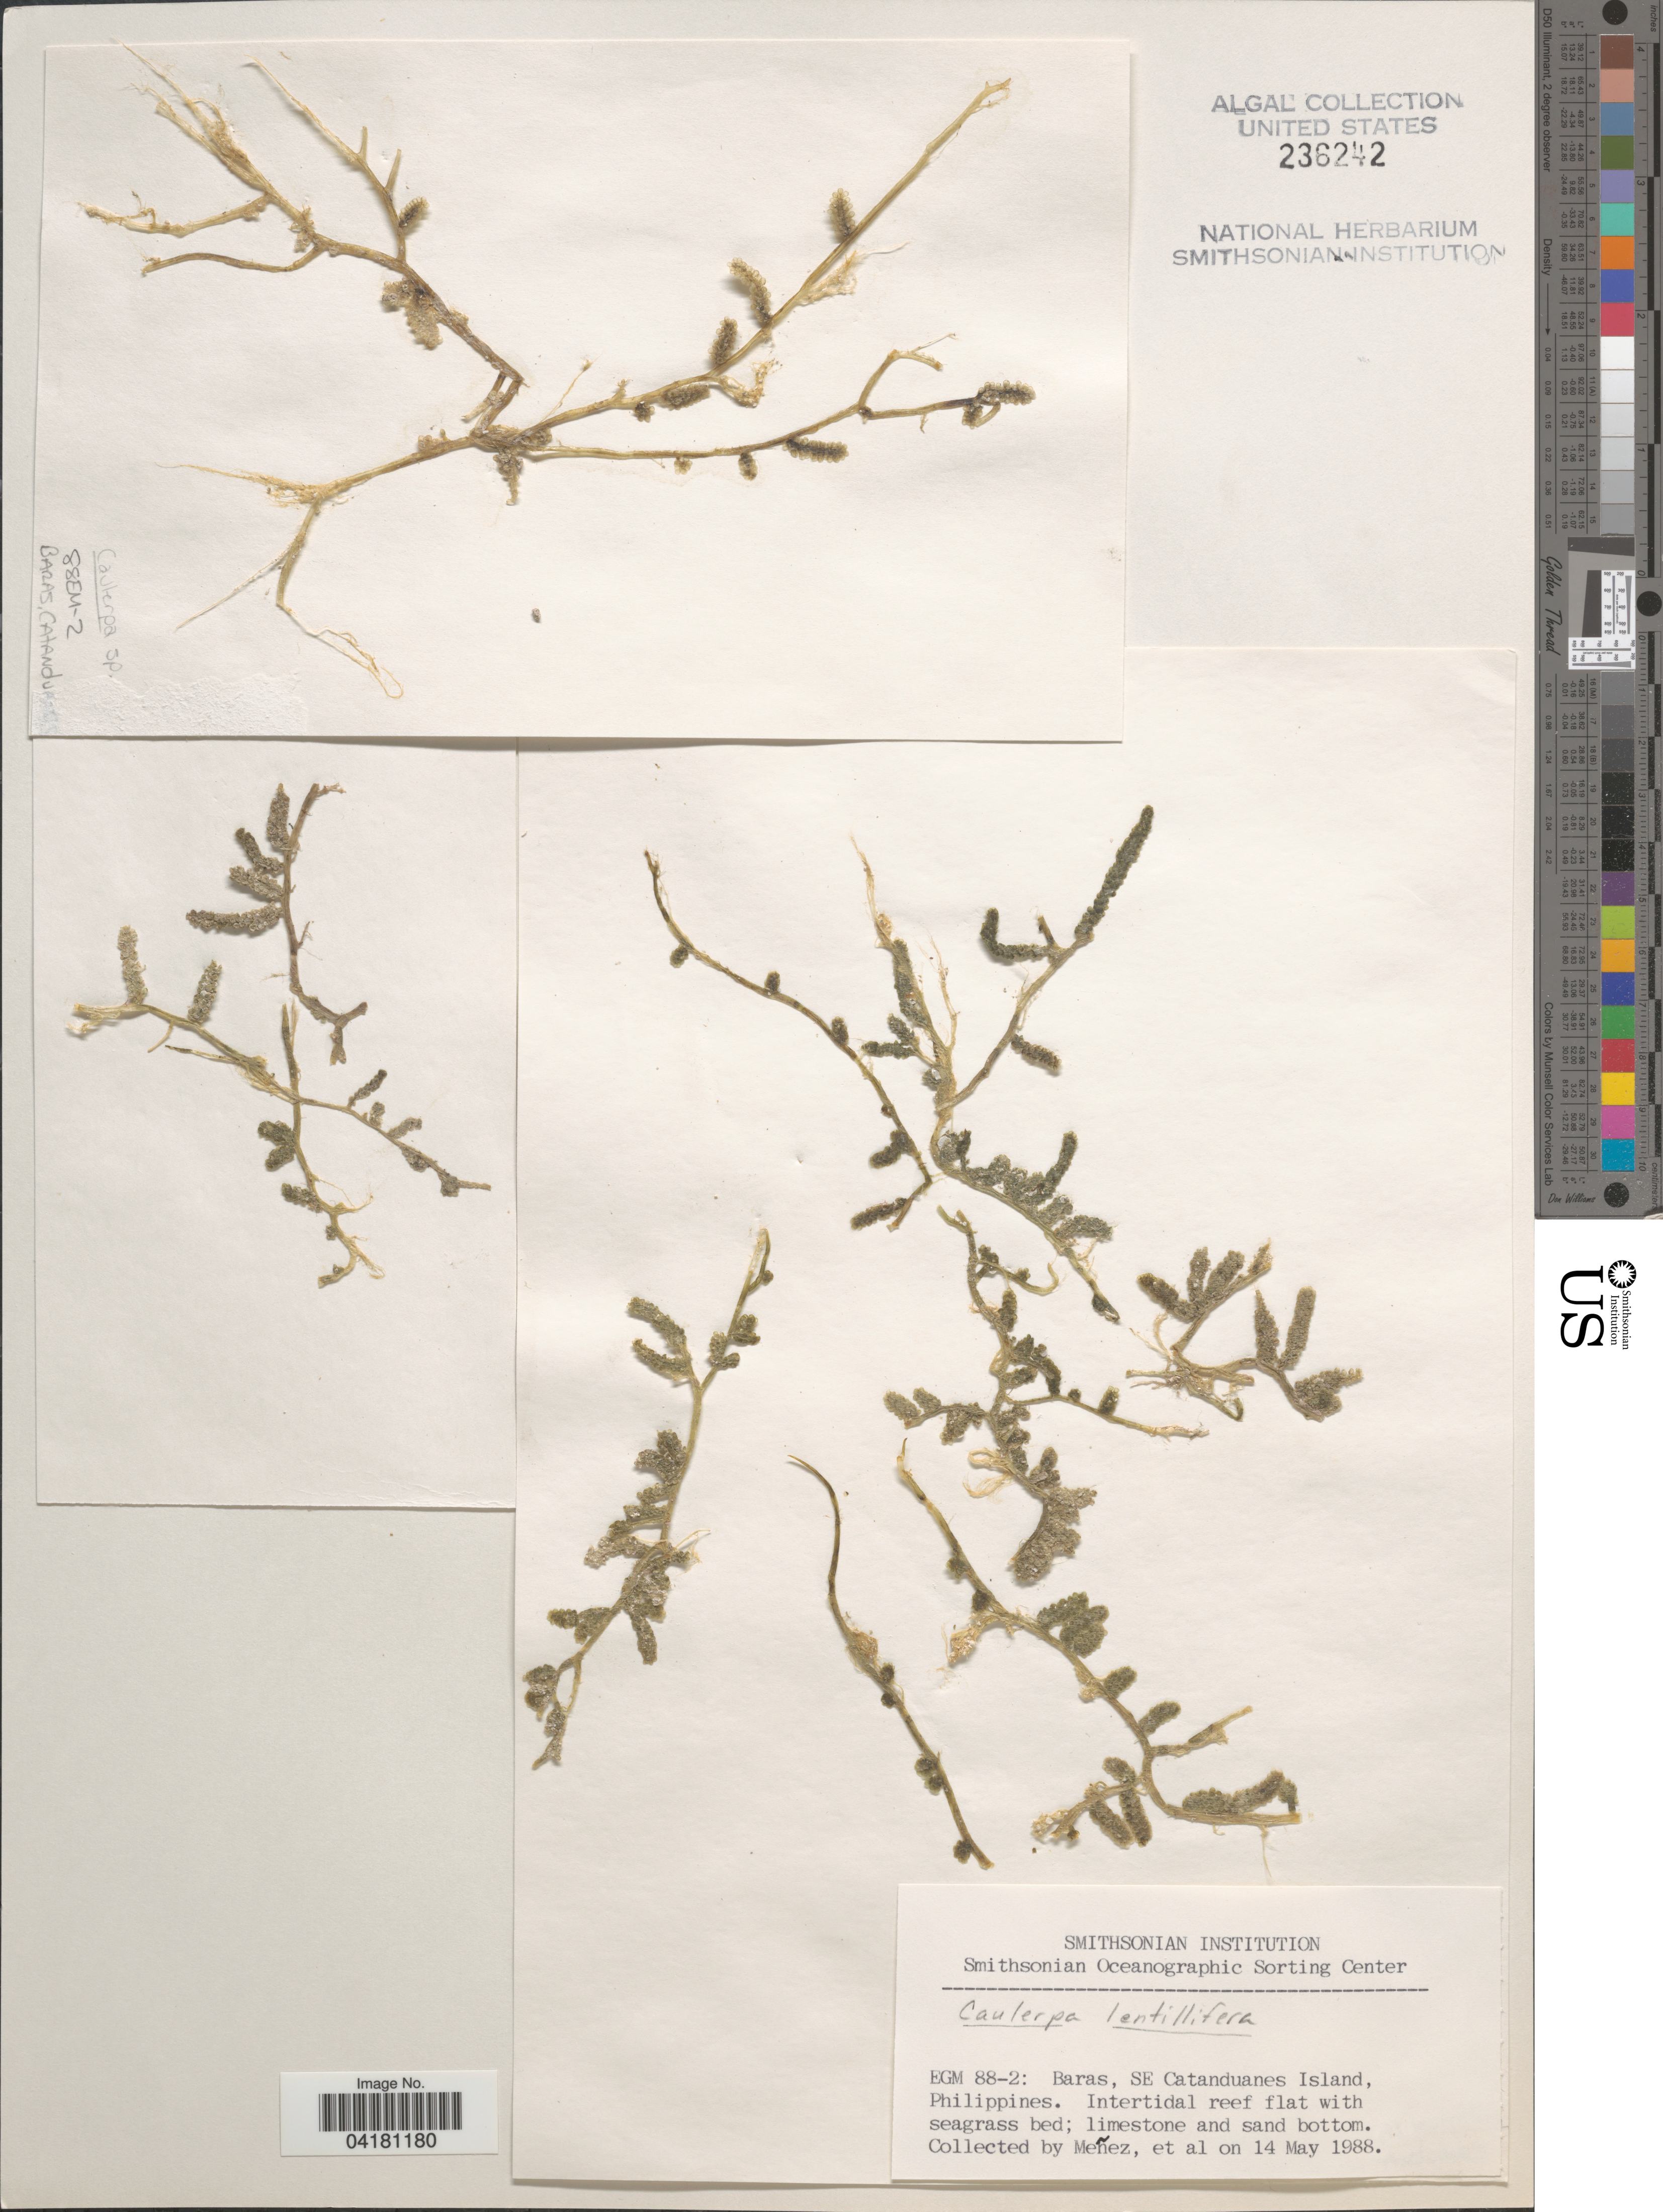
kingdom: Plantae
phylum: Chlorophyta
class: Ulvophyceae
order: Bryopsidales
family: Caulerpaceae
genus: Caulerpa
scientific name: Caulerpa lentillifera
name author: J. Agardh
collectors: Menez & et al.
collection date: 1988-05-14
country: Philippines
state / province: Bicol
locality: EGM 88-2: Baras, SE Catanduanes Island.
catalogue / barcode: US 236242